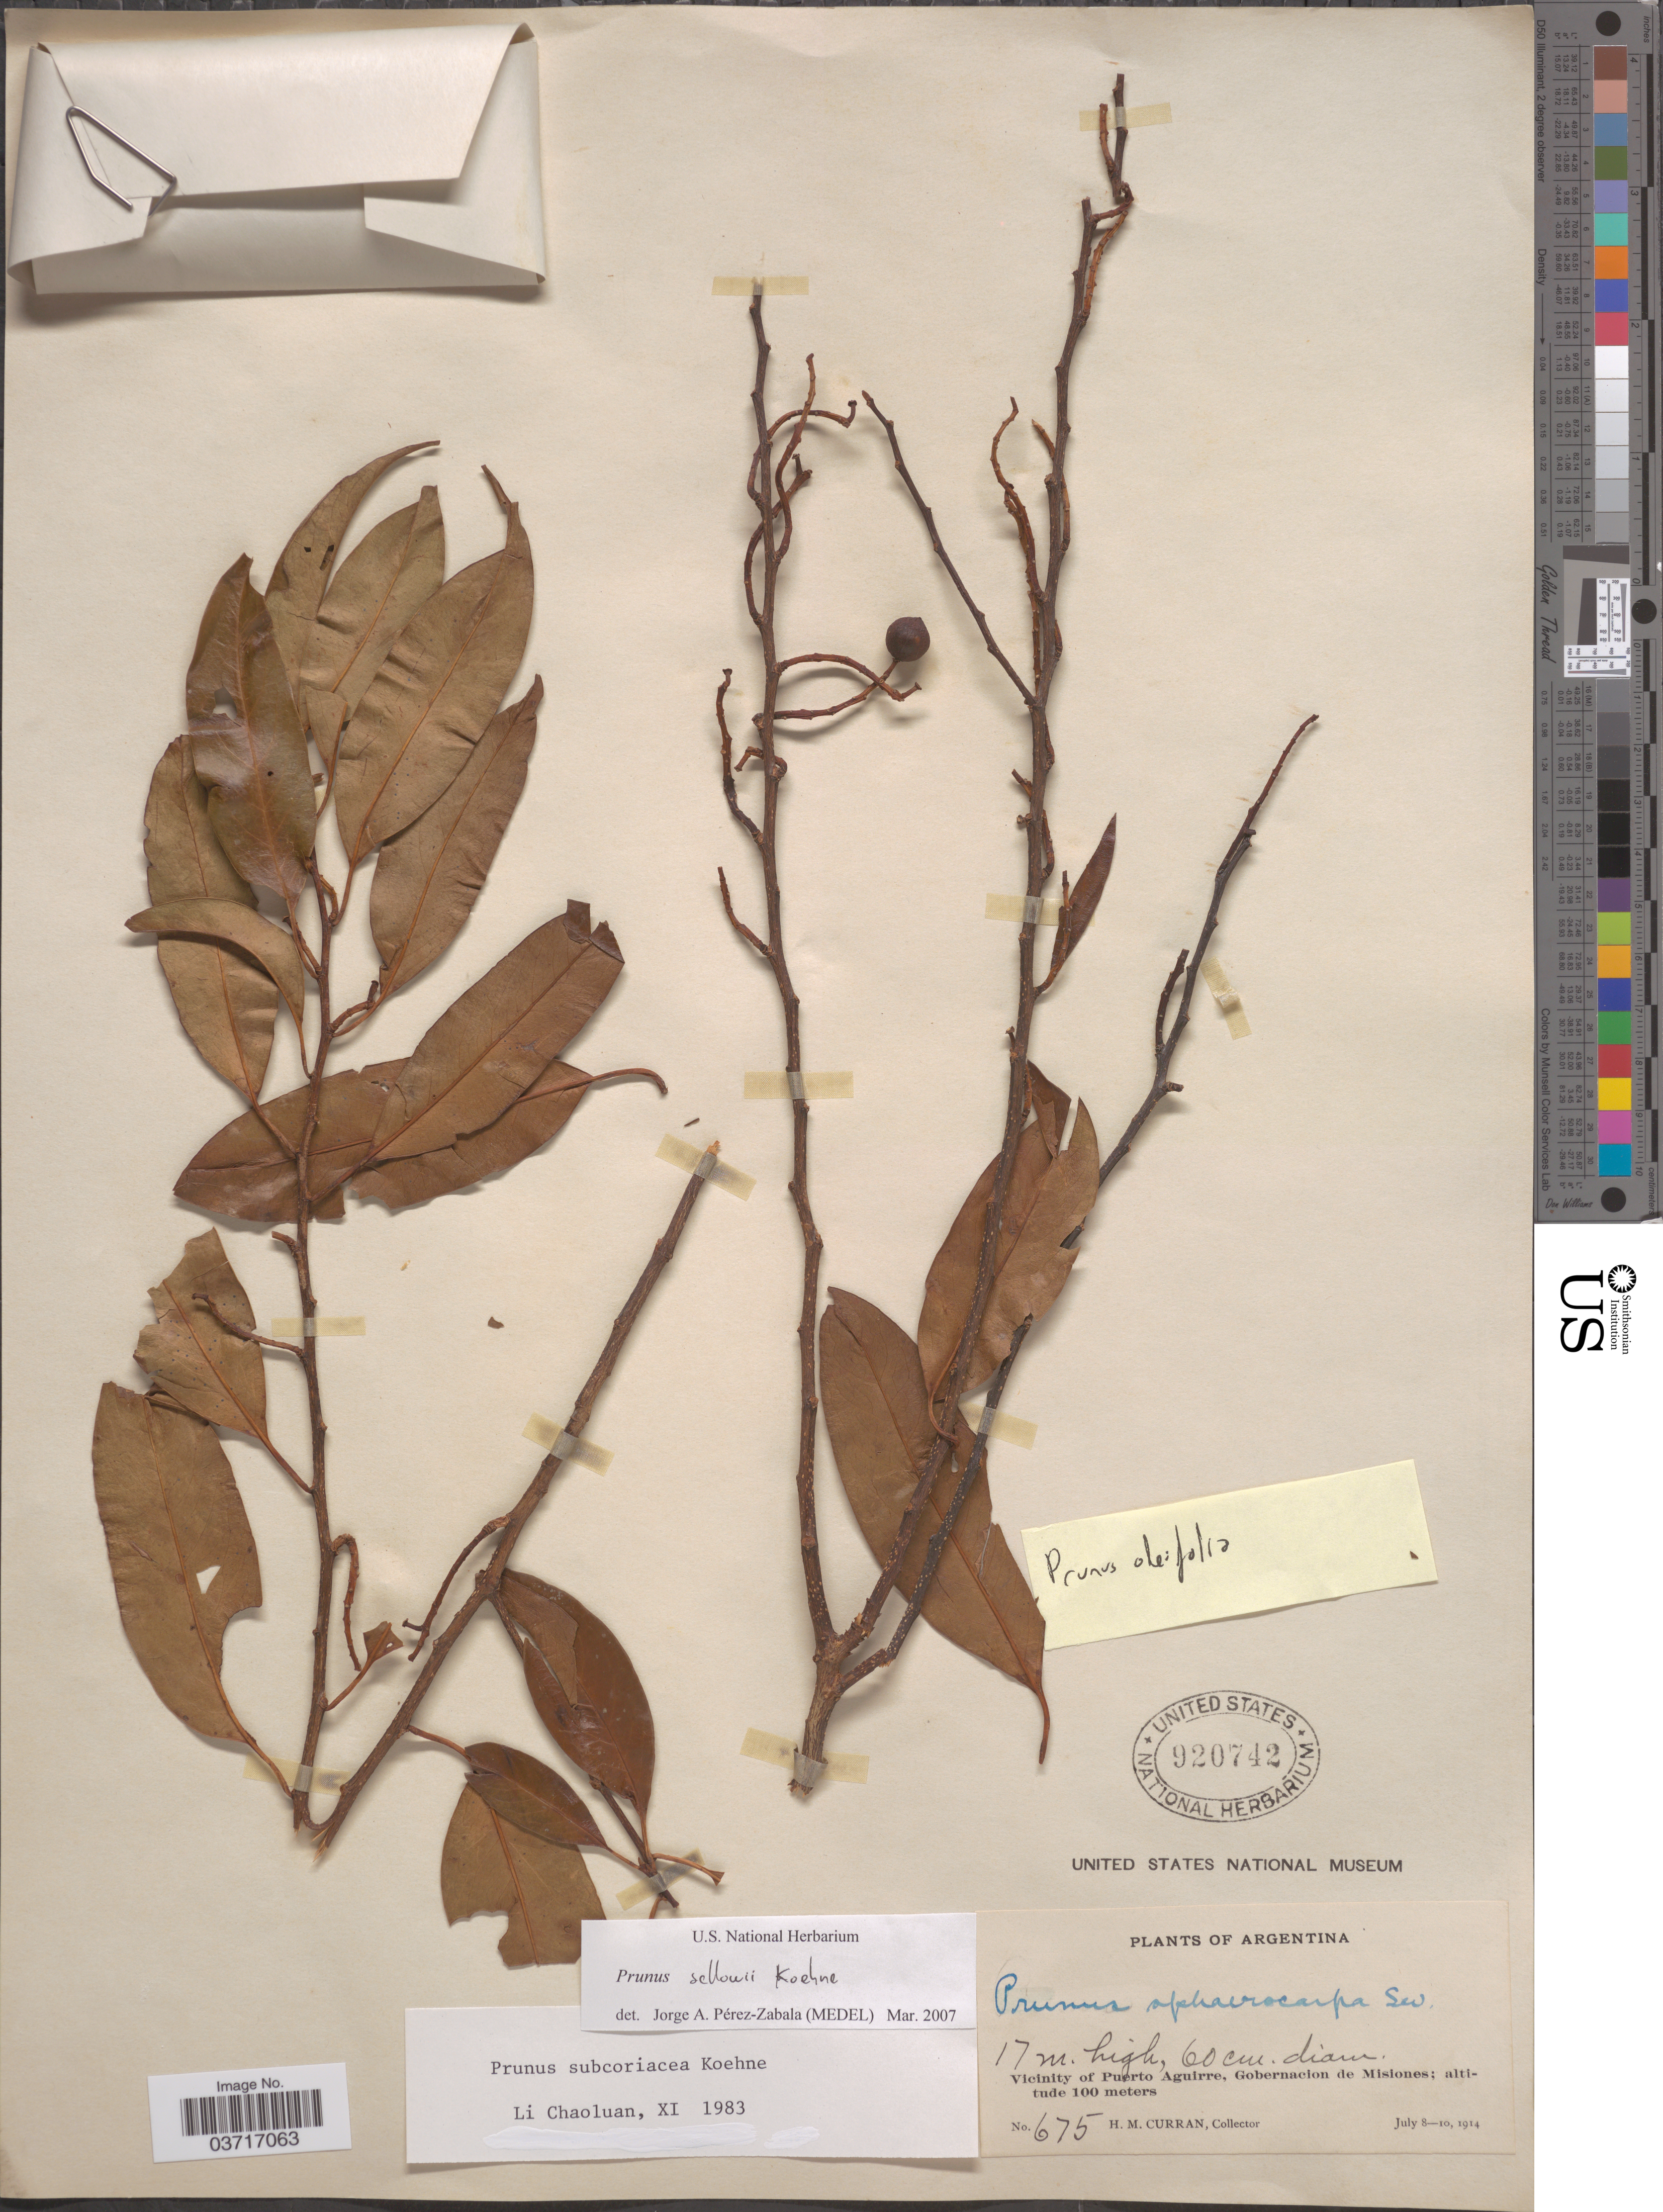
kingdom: Plantae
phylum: Tracheophyta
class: Magnoliopsida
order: Rosales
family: Rosaceae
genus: Prunus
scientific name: Prunus oxyphylla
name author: Koehne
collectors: H. M. Curran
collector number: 675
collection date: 1914-07-08/1914-07-10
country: Argentina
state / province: Misiones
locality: Vicinity of Puerto Aguirre, Gobernacion de Misiones.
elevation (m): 100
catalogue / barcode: US 920742